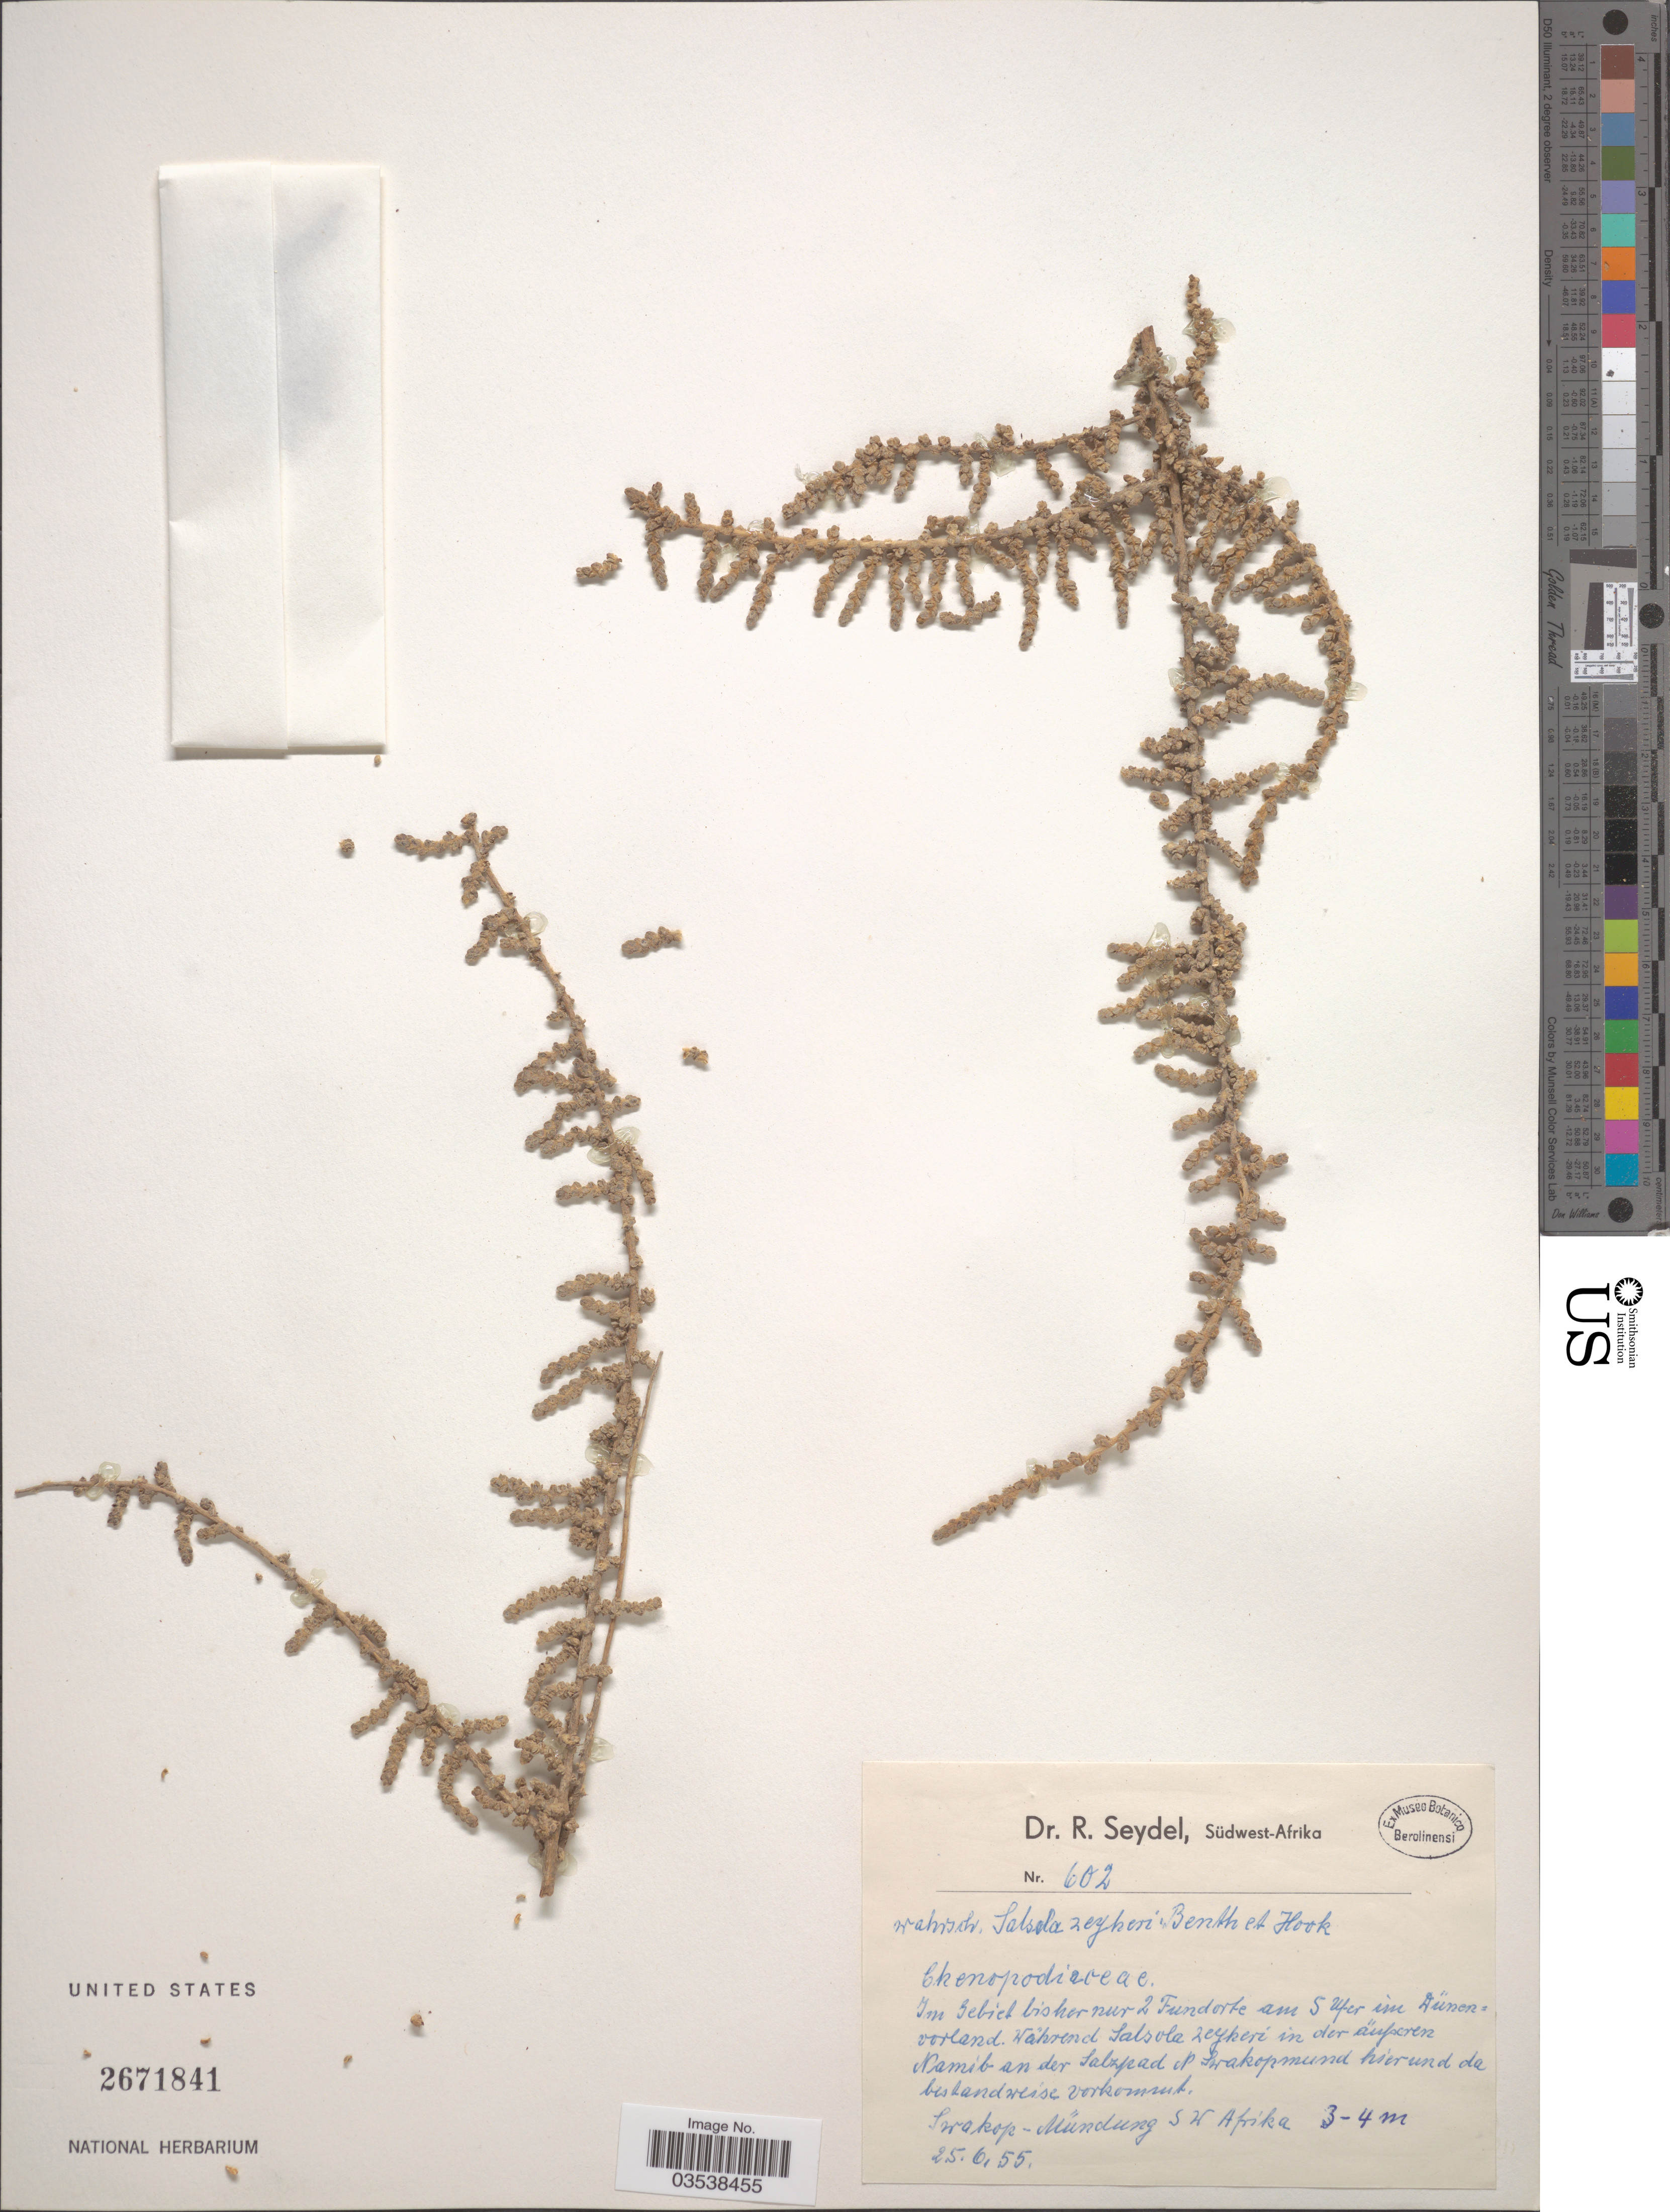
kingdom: Plantae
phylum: Tracheophyta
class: Magnoliopsida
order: Caryophyllales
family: Amaranthaceae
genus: Caroxylon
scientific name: Caroxylon zeyheri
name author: Moq.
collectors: R. Seydel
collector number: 602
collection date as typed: Transcribed d/m/y: 25/6/55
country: Namibia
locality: Südwest-Afrika. m Gebiet bisher nur 2 Fundorte am S Ufer im Dünen=vorland. Während Salsola zeykeri. in der äufscren Namib an der Salzpad de Swakopmund hierund da bistandweise vorkommt. SwakopMündung S W Afrika.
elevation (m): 3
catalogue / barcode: US 2671841